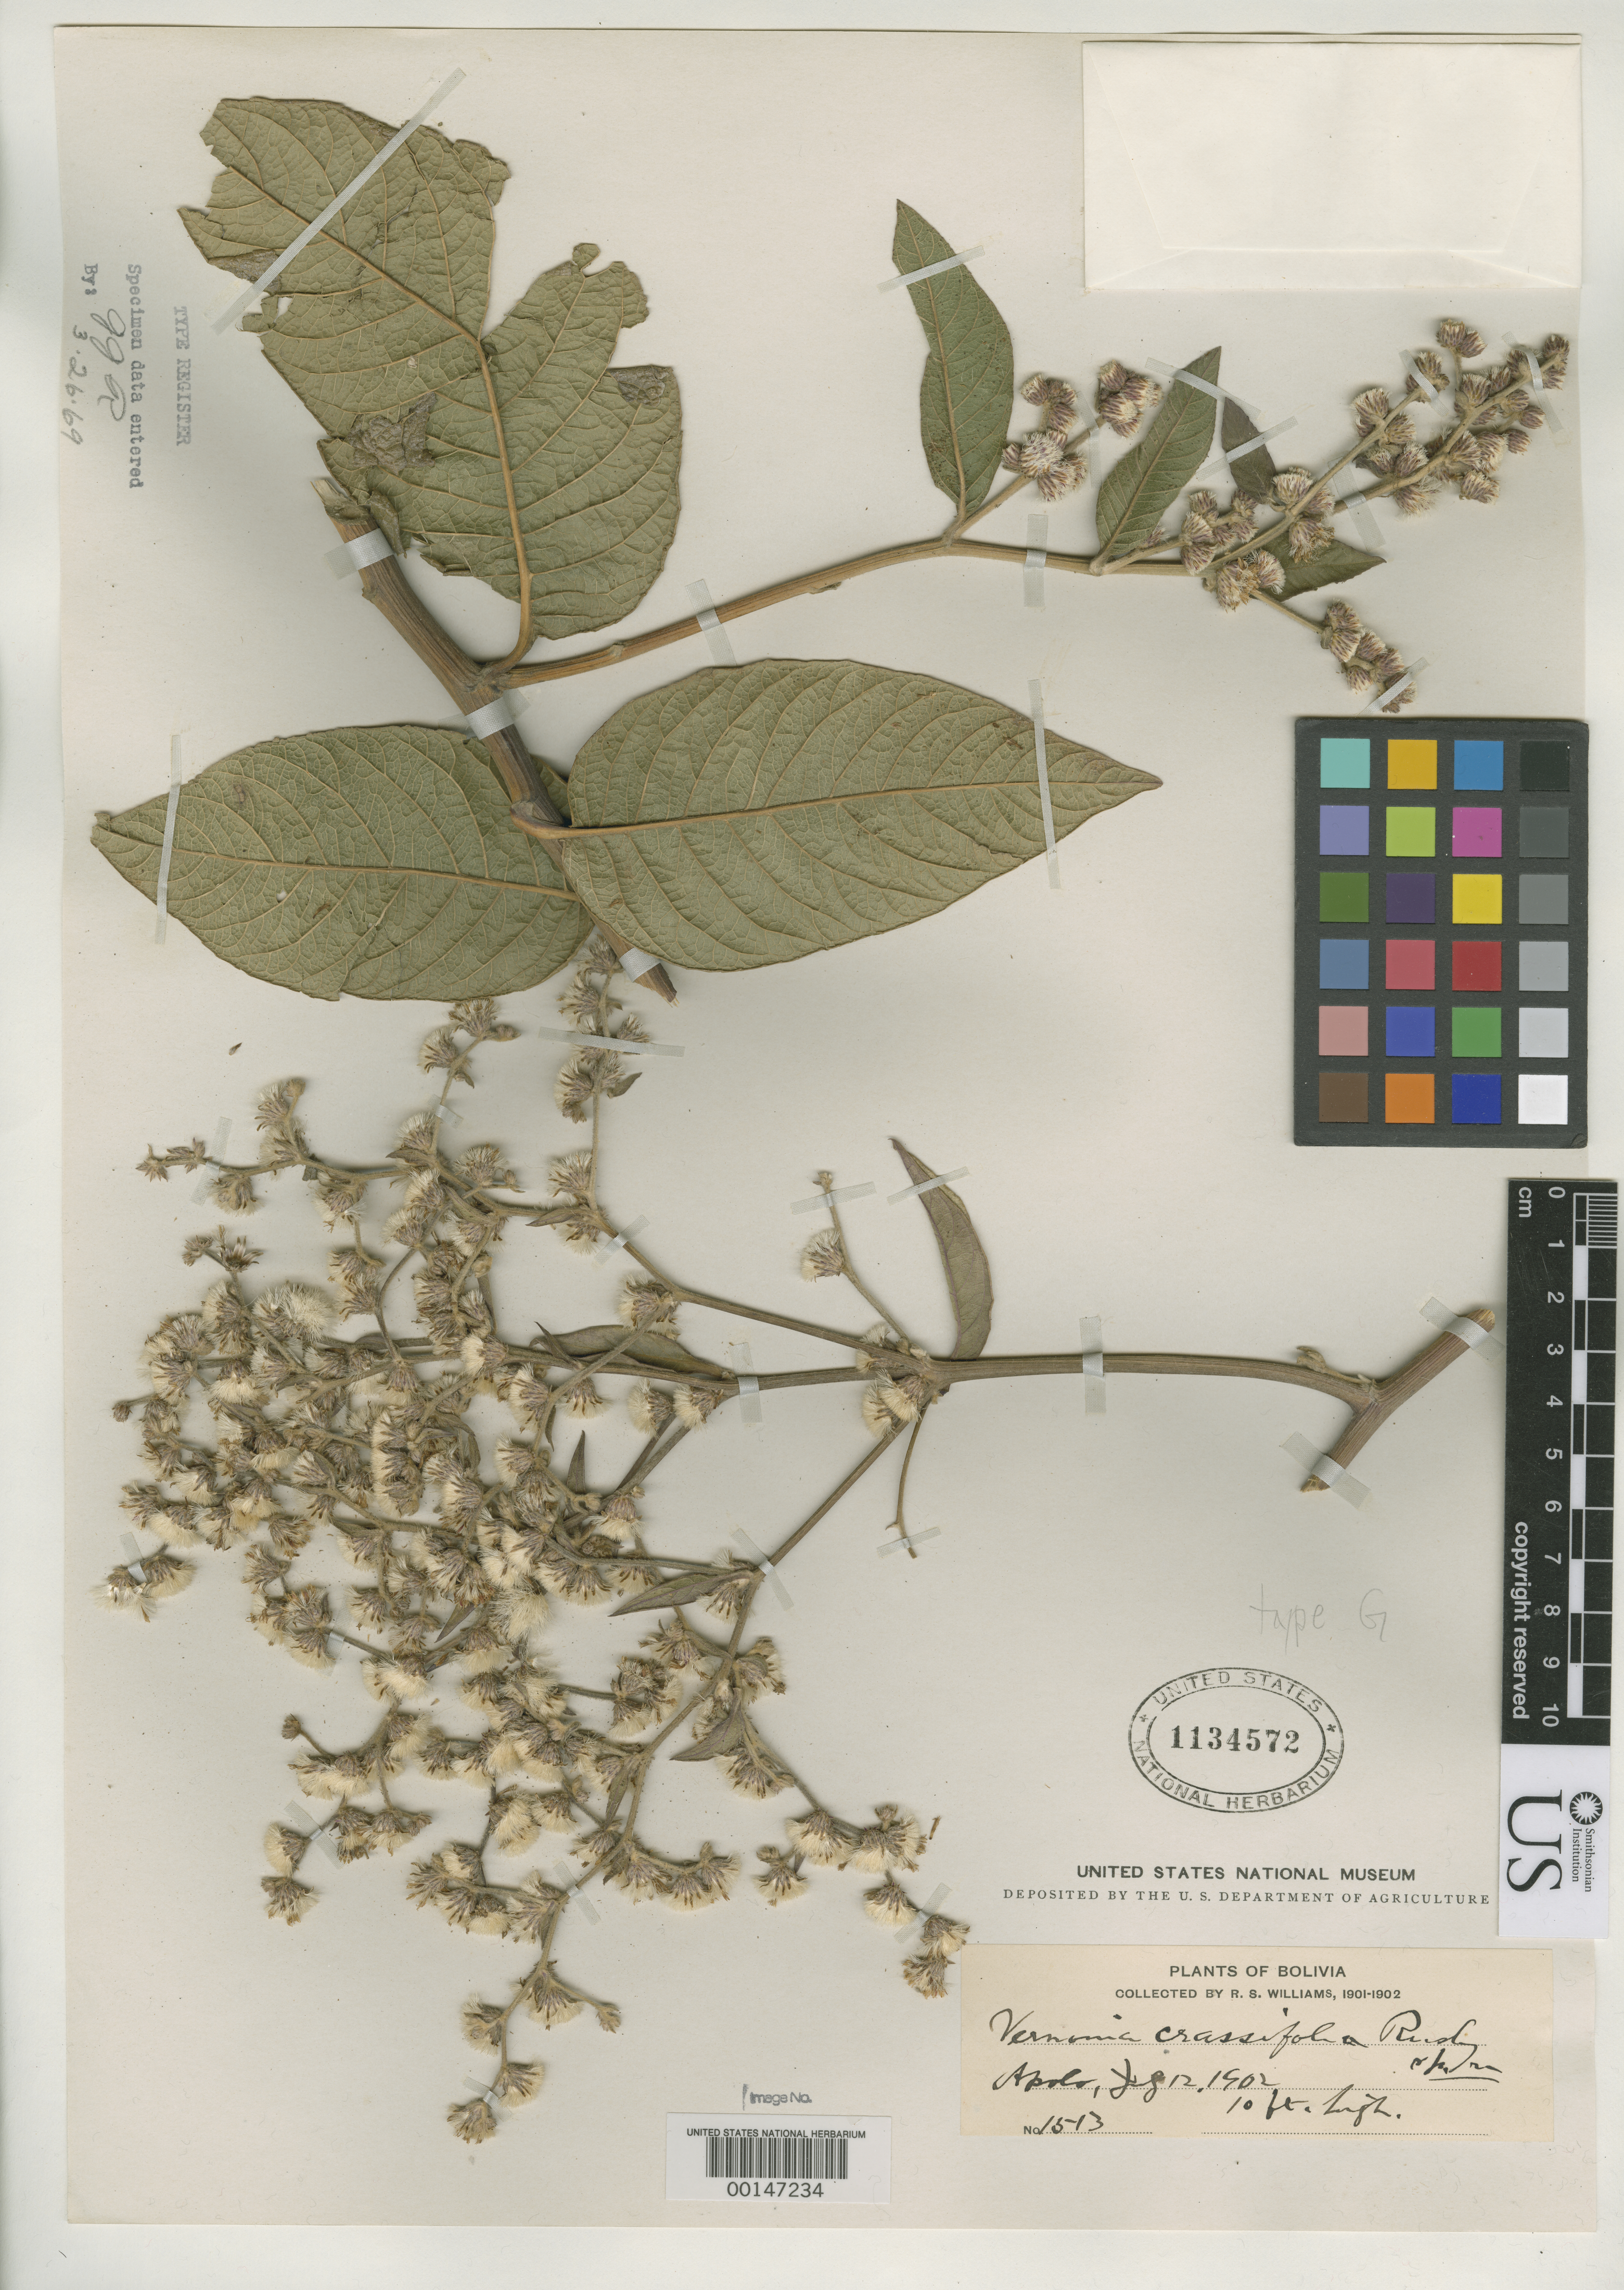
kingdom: Plantae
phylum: Tracheophyta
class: Magnoliopsida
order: Asterales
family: Asteraceae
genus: Vernonia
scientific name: Vernonia crassifolia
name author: Rusby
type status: Isotype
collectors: R. S. Williams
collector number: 1513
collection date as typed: Jul. 12, 1902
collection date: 1902-07-12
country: Bolivia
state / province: La Paz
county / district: Franz Tamayo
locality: Apolo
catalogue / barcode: US 1134572